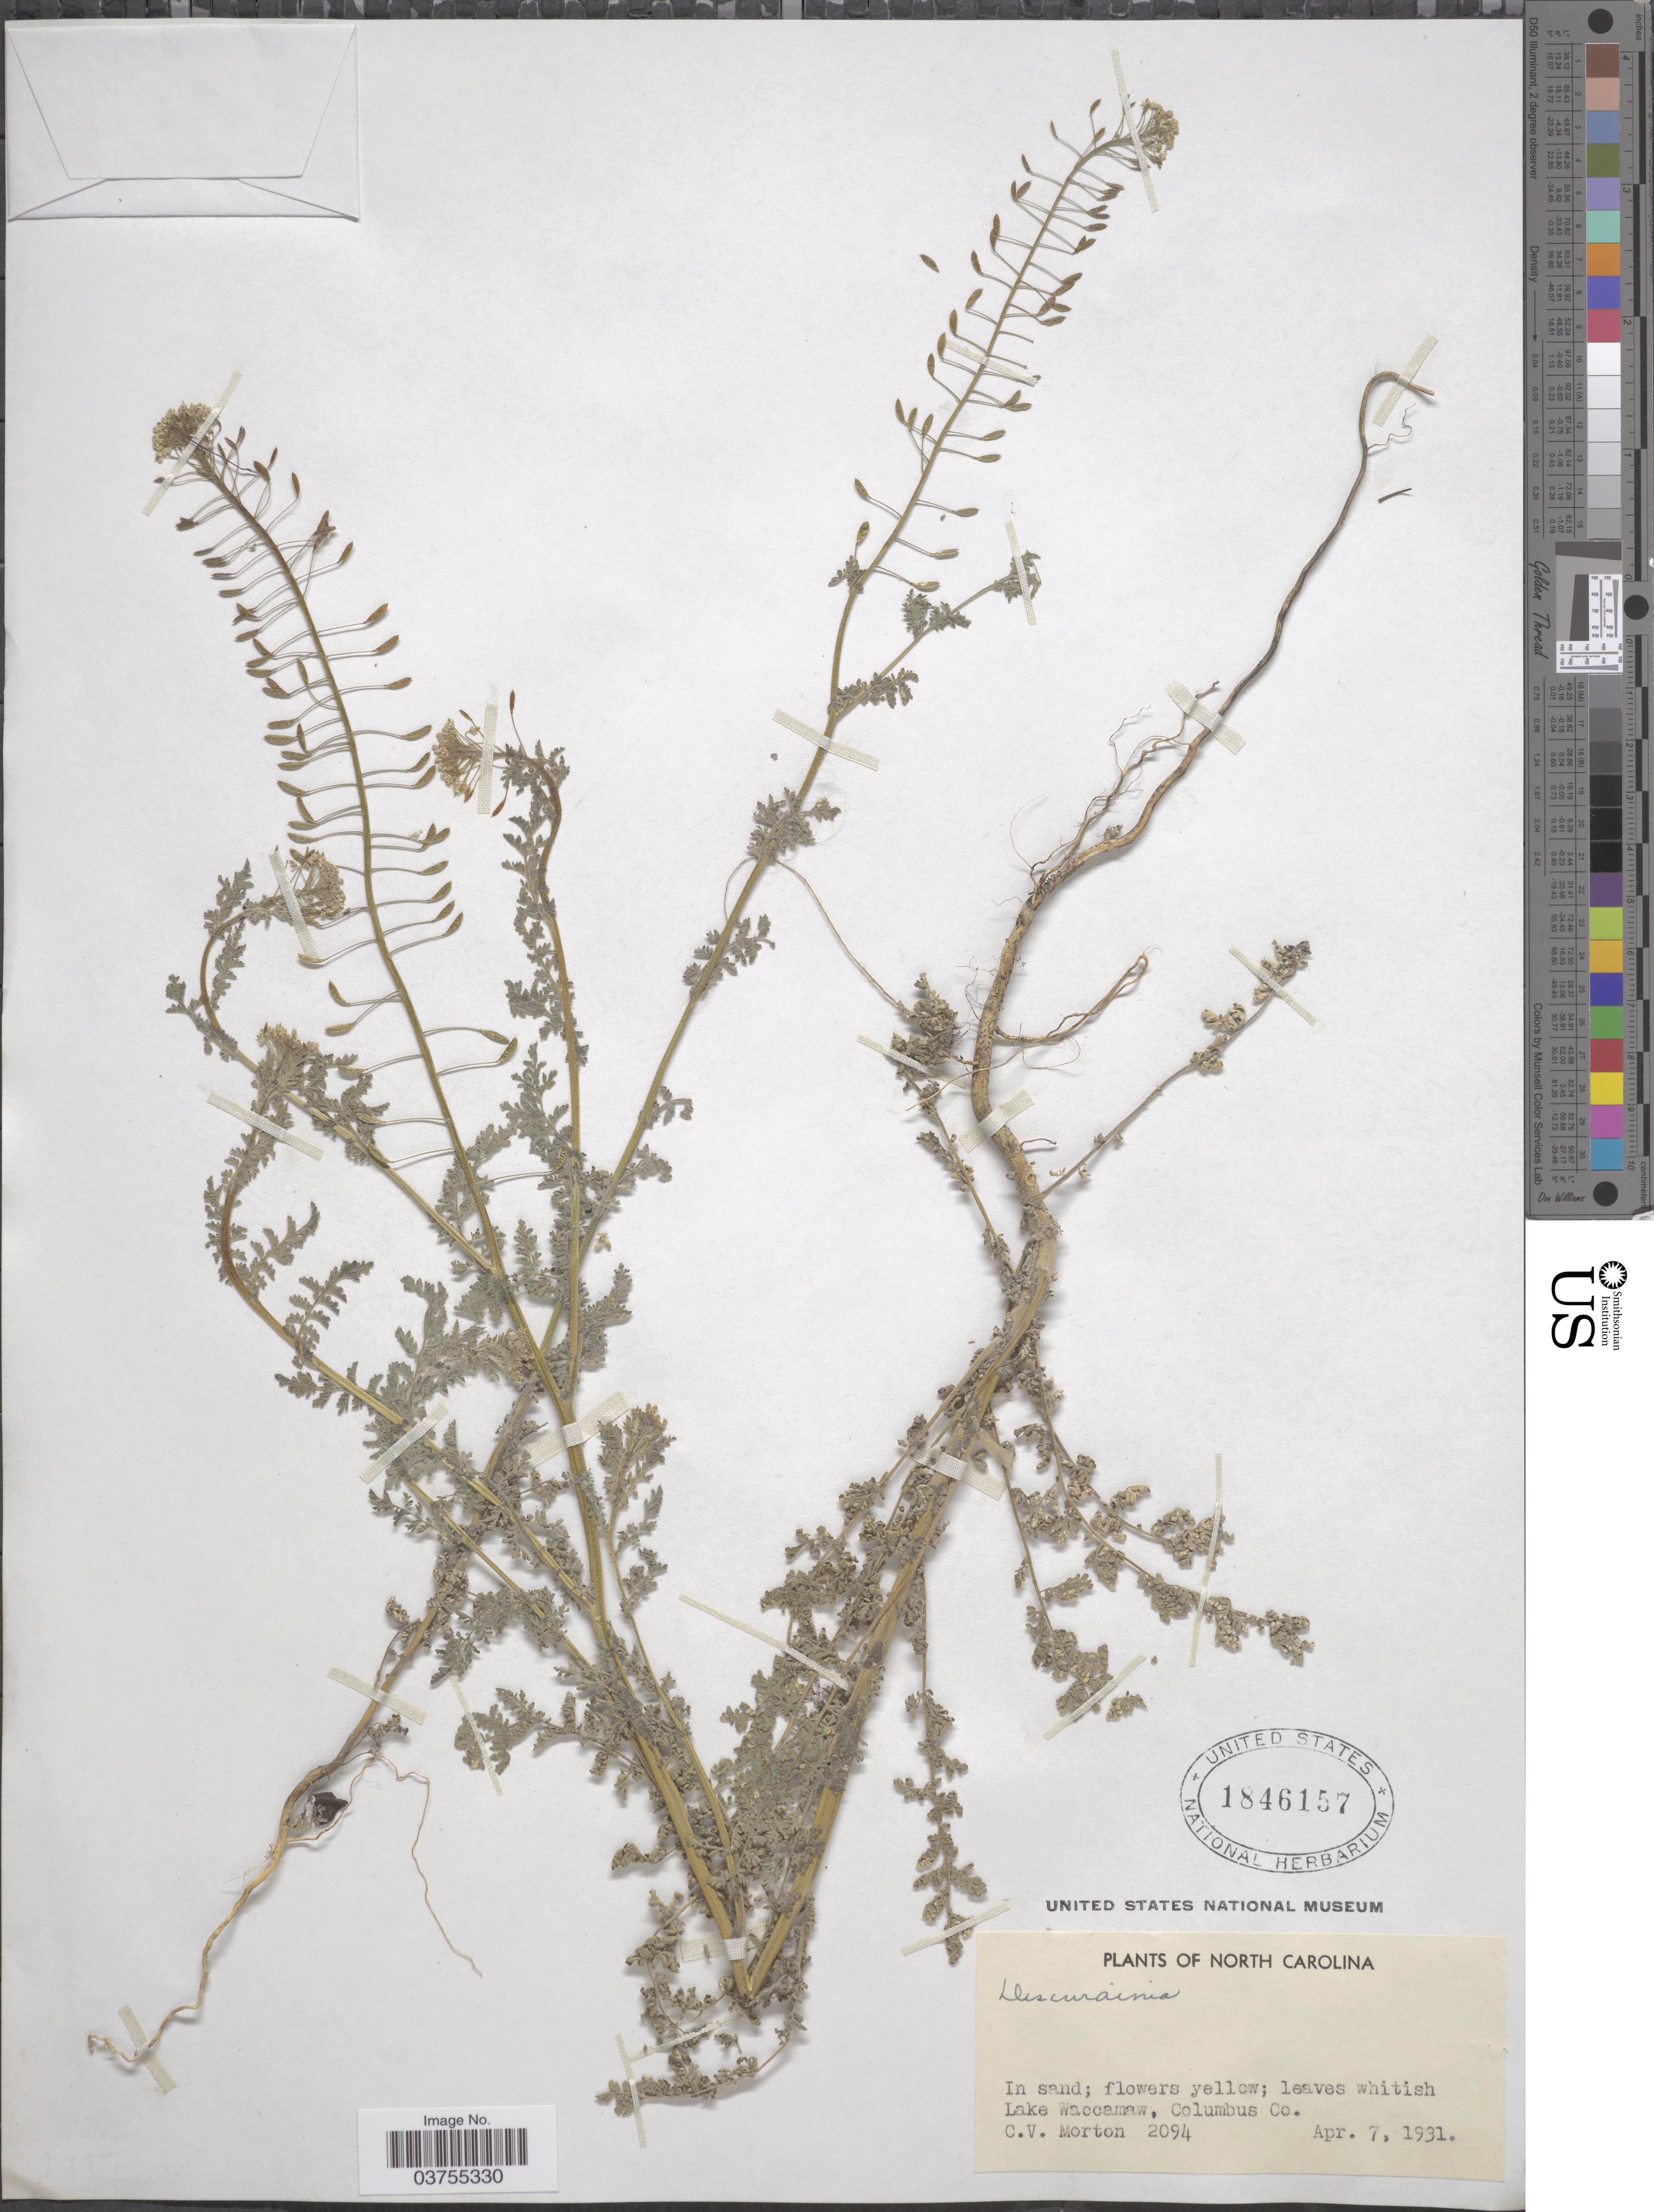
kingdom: Plantae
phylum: Tracheophyta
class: Magnoliopsida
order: Brassicales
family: Brassicaceae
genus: Descurainia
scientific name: Descurainia sp.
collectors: C. V. Morton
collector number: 2094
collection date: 1931-04-07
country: United States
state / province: North Carolina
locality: Lake Waccamaw, Columbus Co.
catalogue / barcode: US 1846157